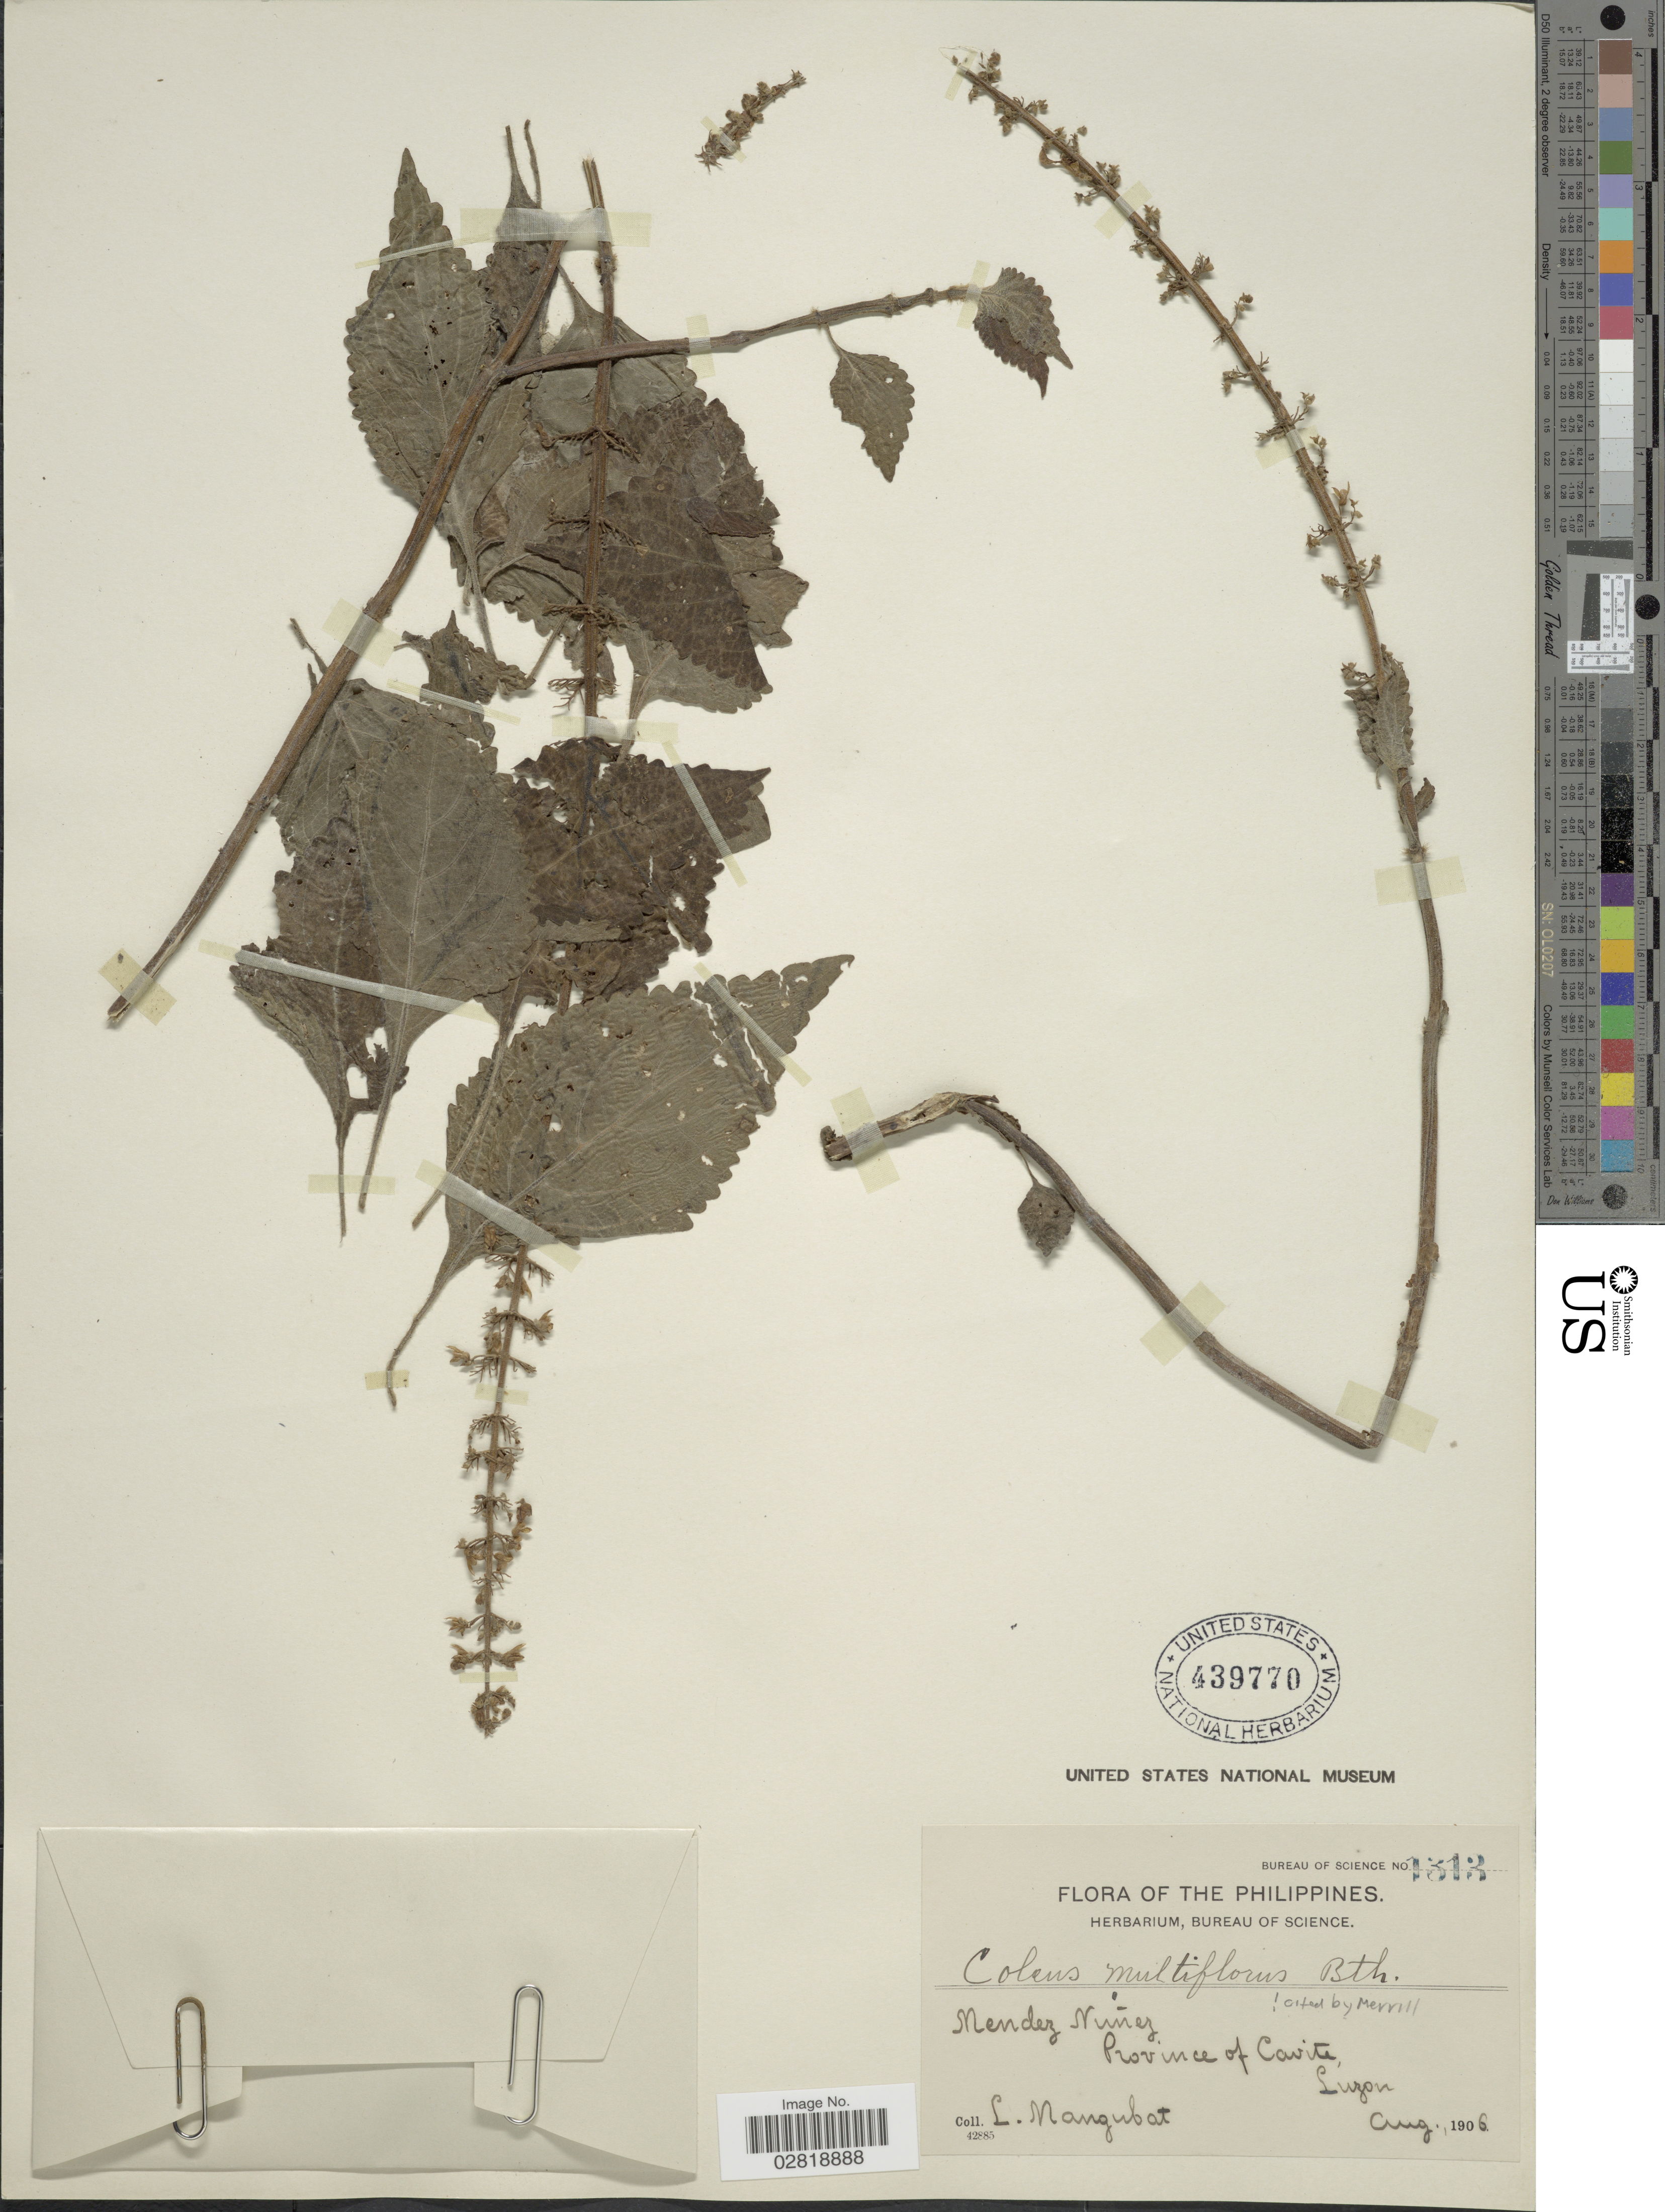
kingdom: Plantae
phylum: Tracheophyta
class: Magnoliopsida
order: Lamiales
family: Lamiaceae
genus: Plectranthus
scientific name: Plectranthus scutellarioides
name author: (L.) R. Br.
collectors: L. Mangubat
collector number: Bureau of Science 1313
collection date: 1906-08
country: Philippines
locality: Mendez Nuñez. Province of Cavite, Luzon.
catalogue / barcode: US 439770